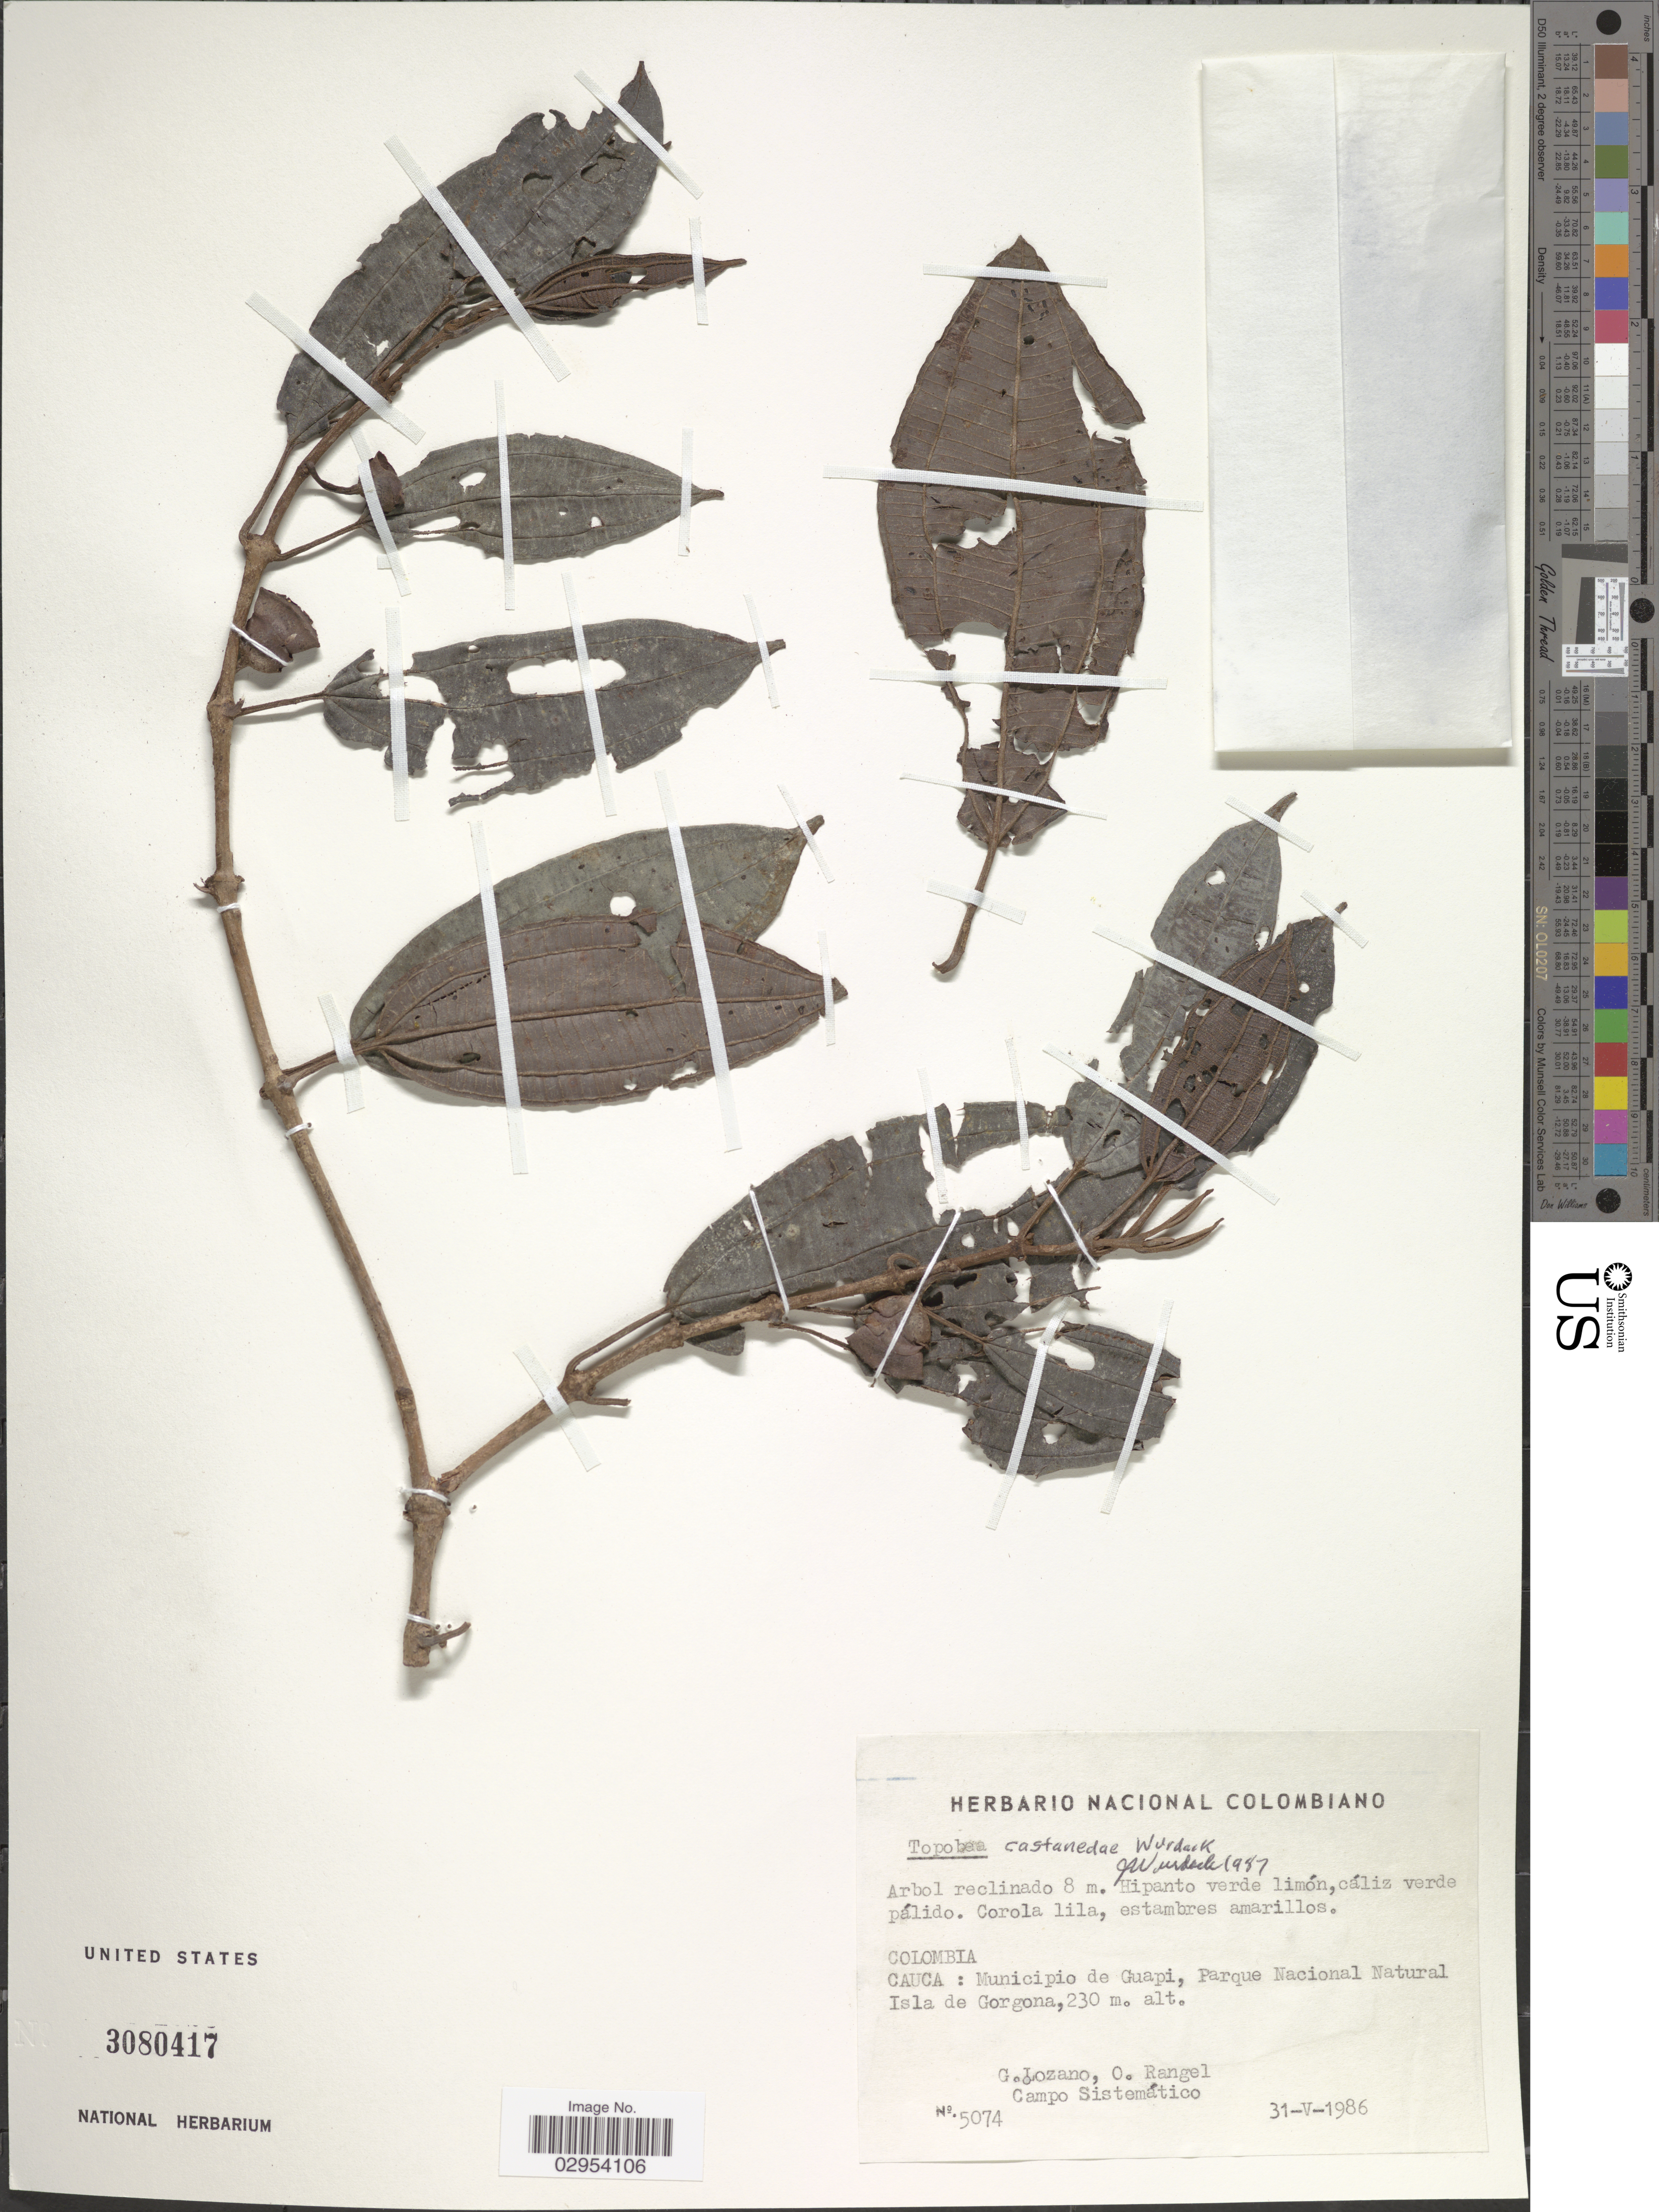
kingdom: Plantae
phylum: Tracheophyta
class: Magnoliopsida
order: Myrtales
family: Melastomataceae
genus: Topobea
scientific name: Topobea castanedae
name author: Wurdack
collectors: G. Lozano-Contreras, O. Rangel & Campo Sistemático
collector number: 5074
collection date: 1986-05-31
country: Colombia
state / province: Cauca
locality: Municipio de Guapi, Parque Nacional Natural Isla de Gorgona.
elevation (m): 230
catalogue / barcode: US 3080417